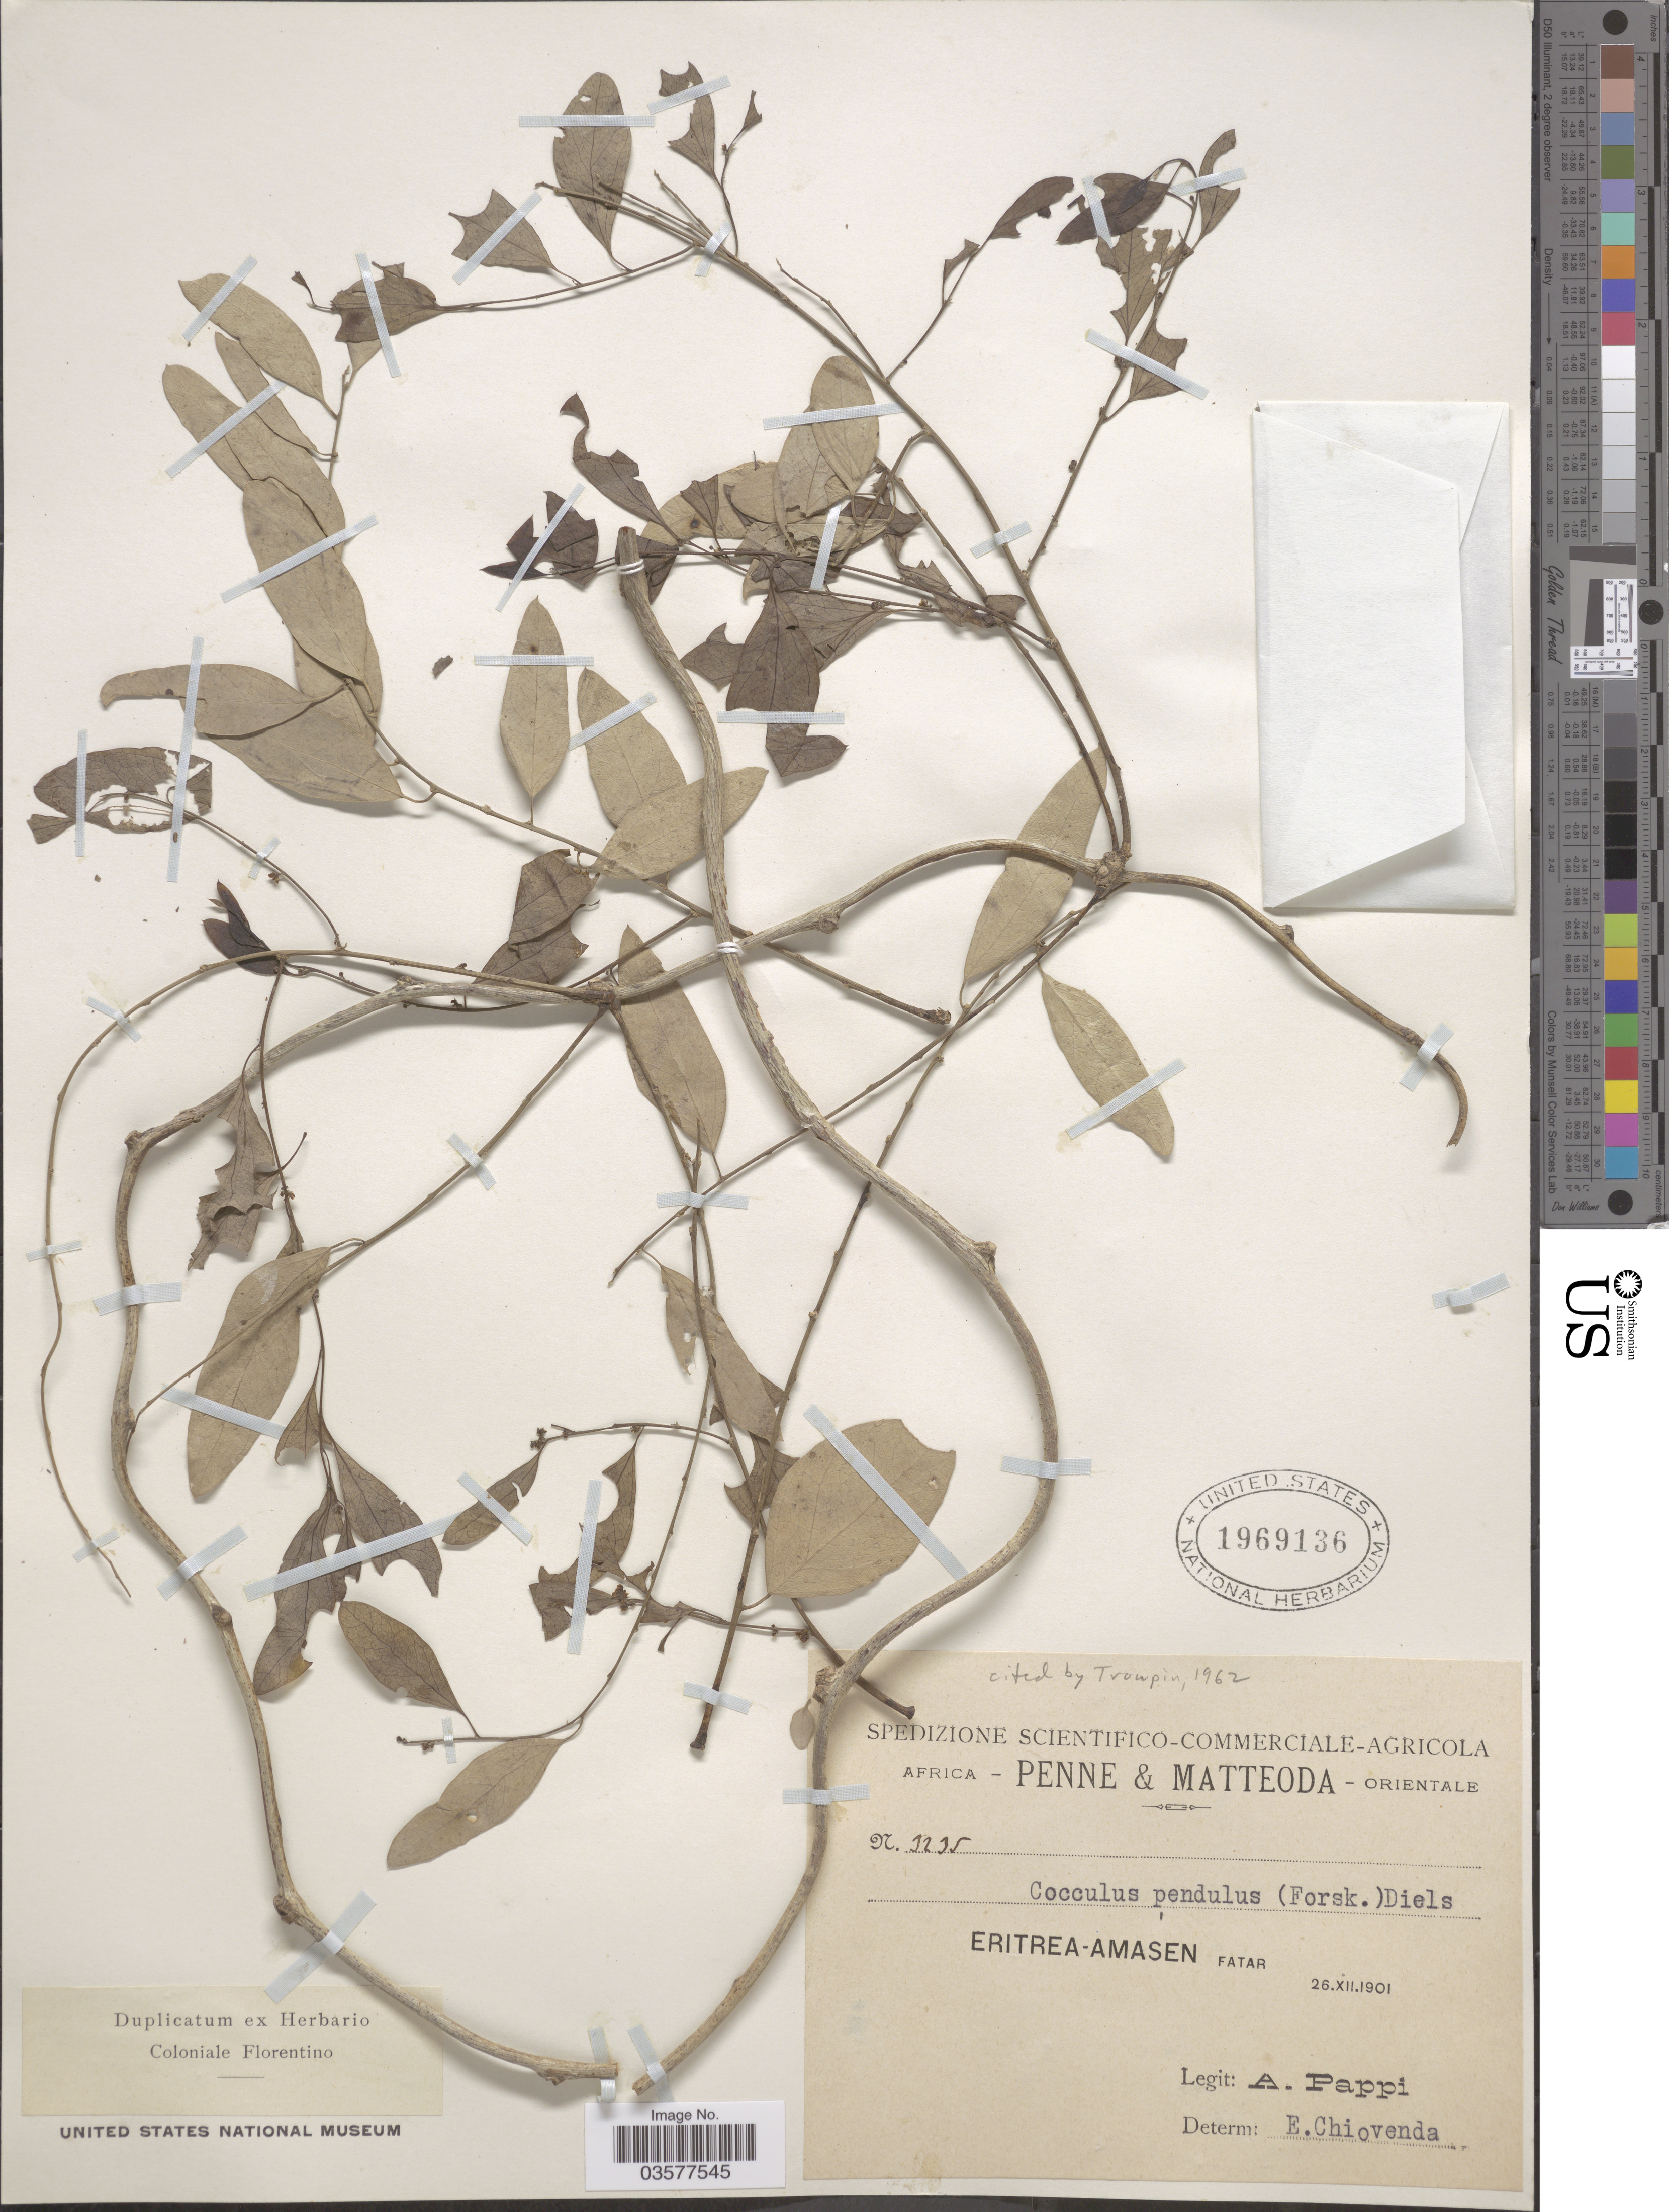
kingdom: Plantae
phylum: Tracheophyta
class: Magnoliopsida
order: Ranunculales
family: Menispermaceae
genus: Cocculus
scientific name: Cocculus pendulus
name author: (J.R. Forst. & G. Forst.) Diels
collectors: A. Pappi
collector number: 3235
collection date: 1901-12-26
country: Eritrea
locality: Eritrea-Amasen Fatar.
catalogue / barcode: US 1969136